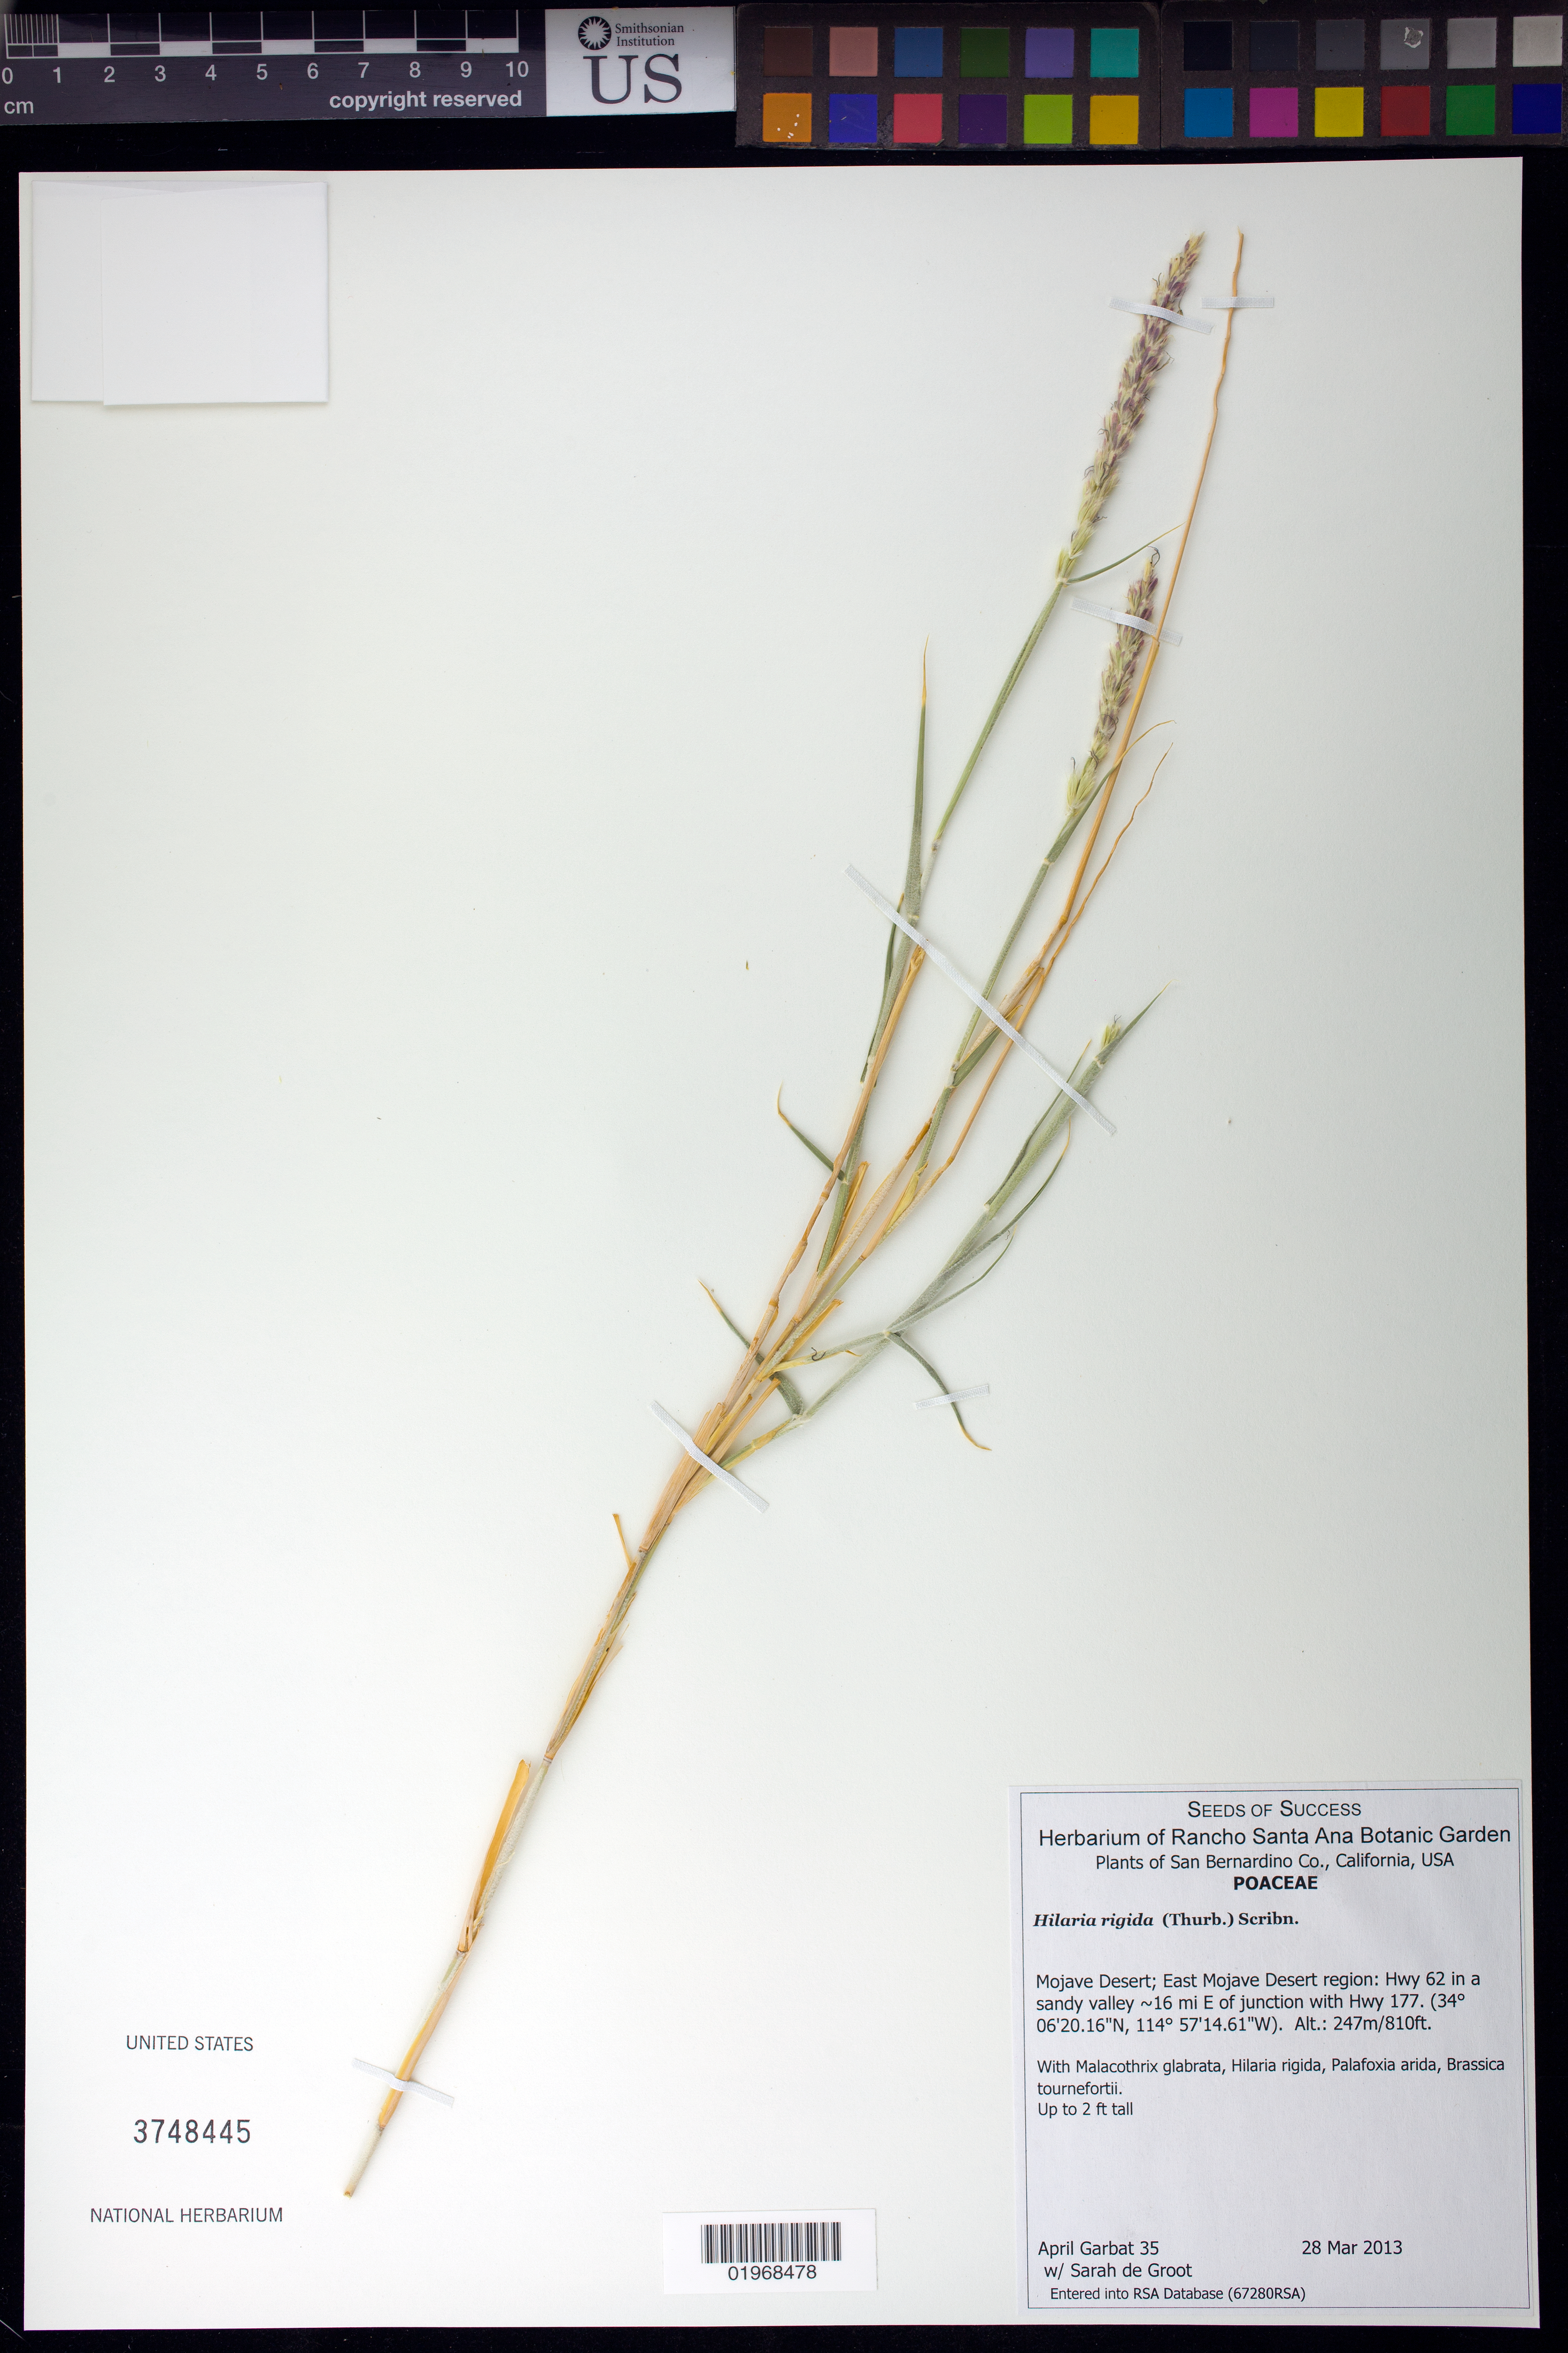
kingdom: Plantae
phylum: Tracheophyta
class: Liliopsida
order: Poales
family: Poaceae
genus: Hilaria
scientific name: Hilaria rigida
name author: (Thurb.) Benth. ex Scribn.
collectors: A. Garbat & S. De Groot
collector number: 35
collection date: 2013-03-28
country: United States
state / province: California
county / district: San Bernardino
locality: Mojave Desert, East region: Hwy 62 , 16 mi. E of jct with Hwy 177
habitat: With Hilaria rigida, Palafoxia arida, Brassica tournefortii, Malacothrix glabrata.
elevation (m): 247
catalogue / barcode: US 3748445